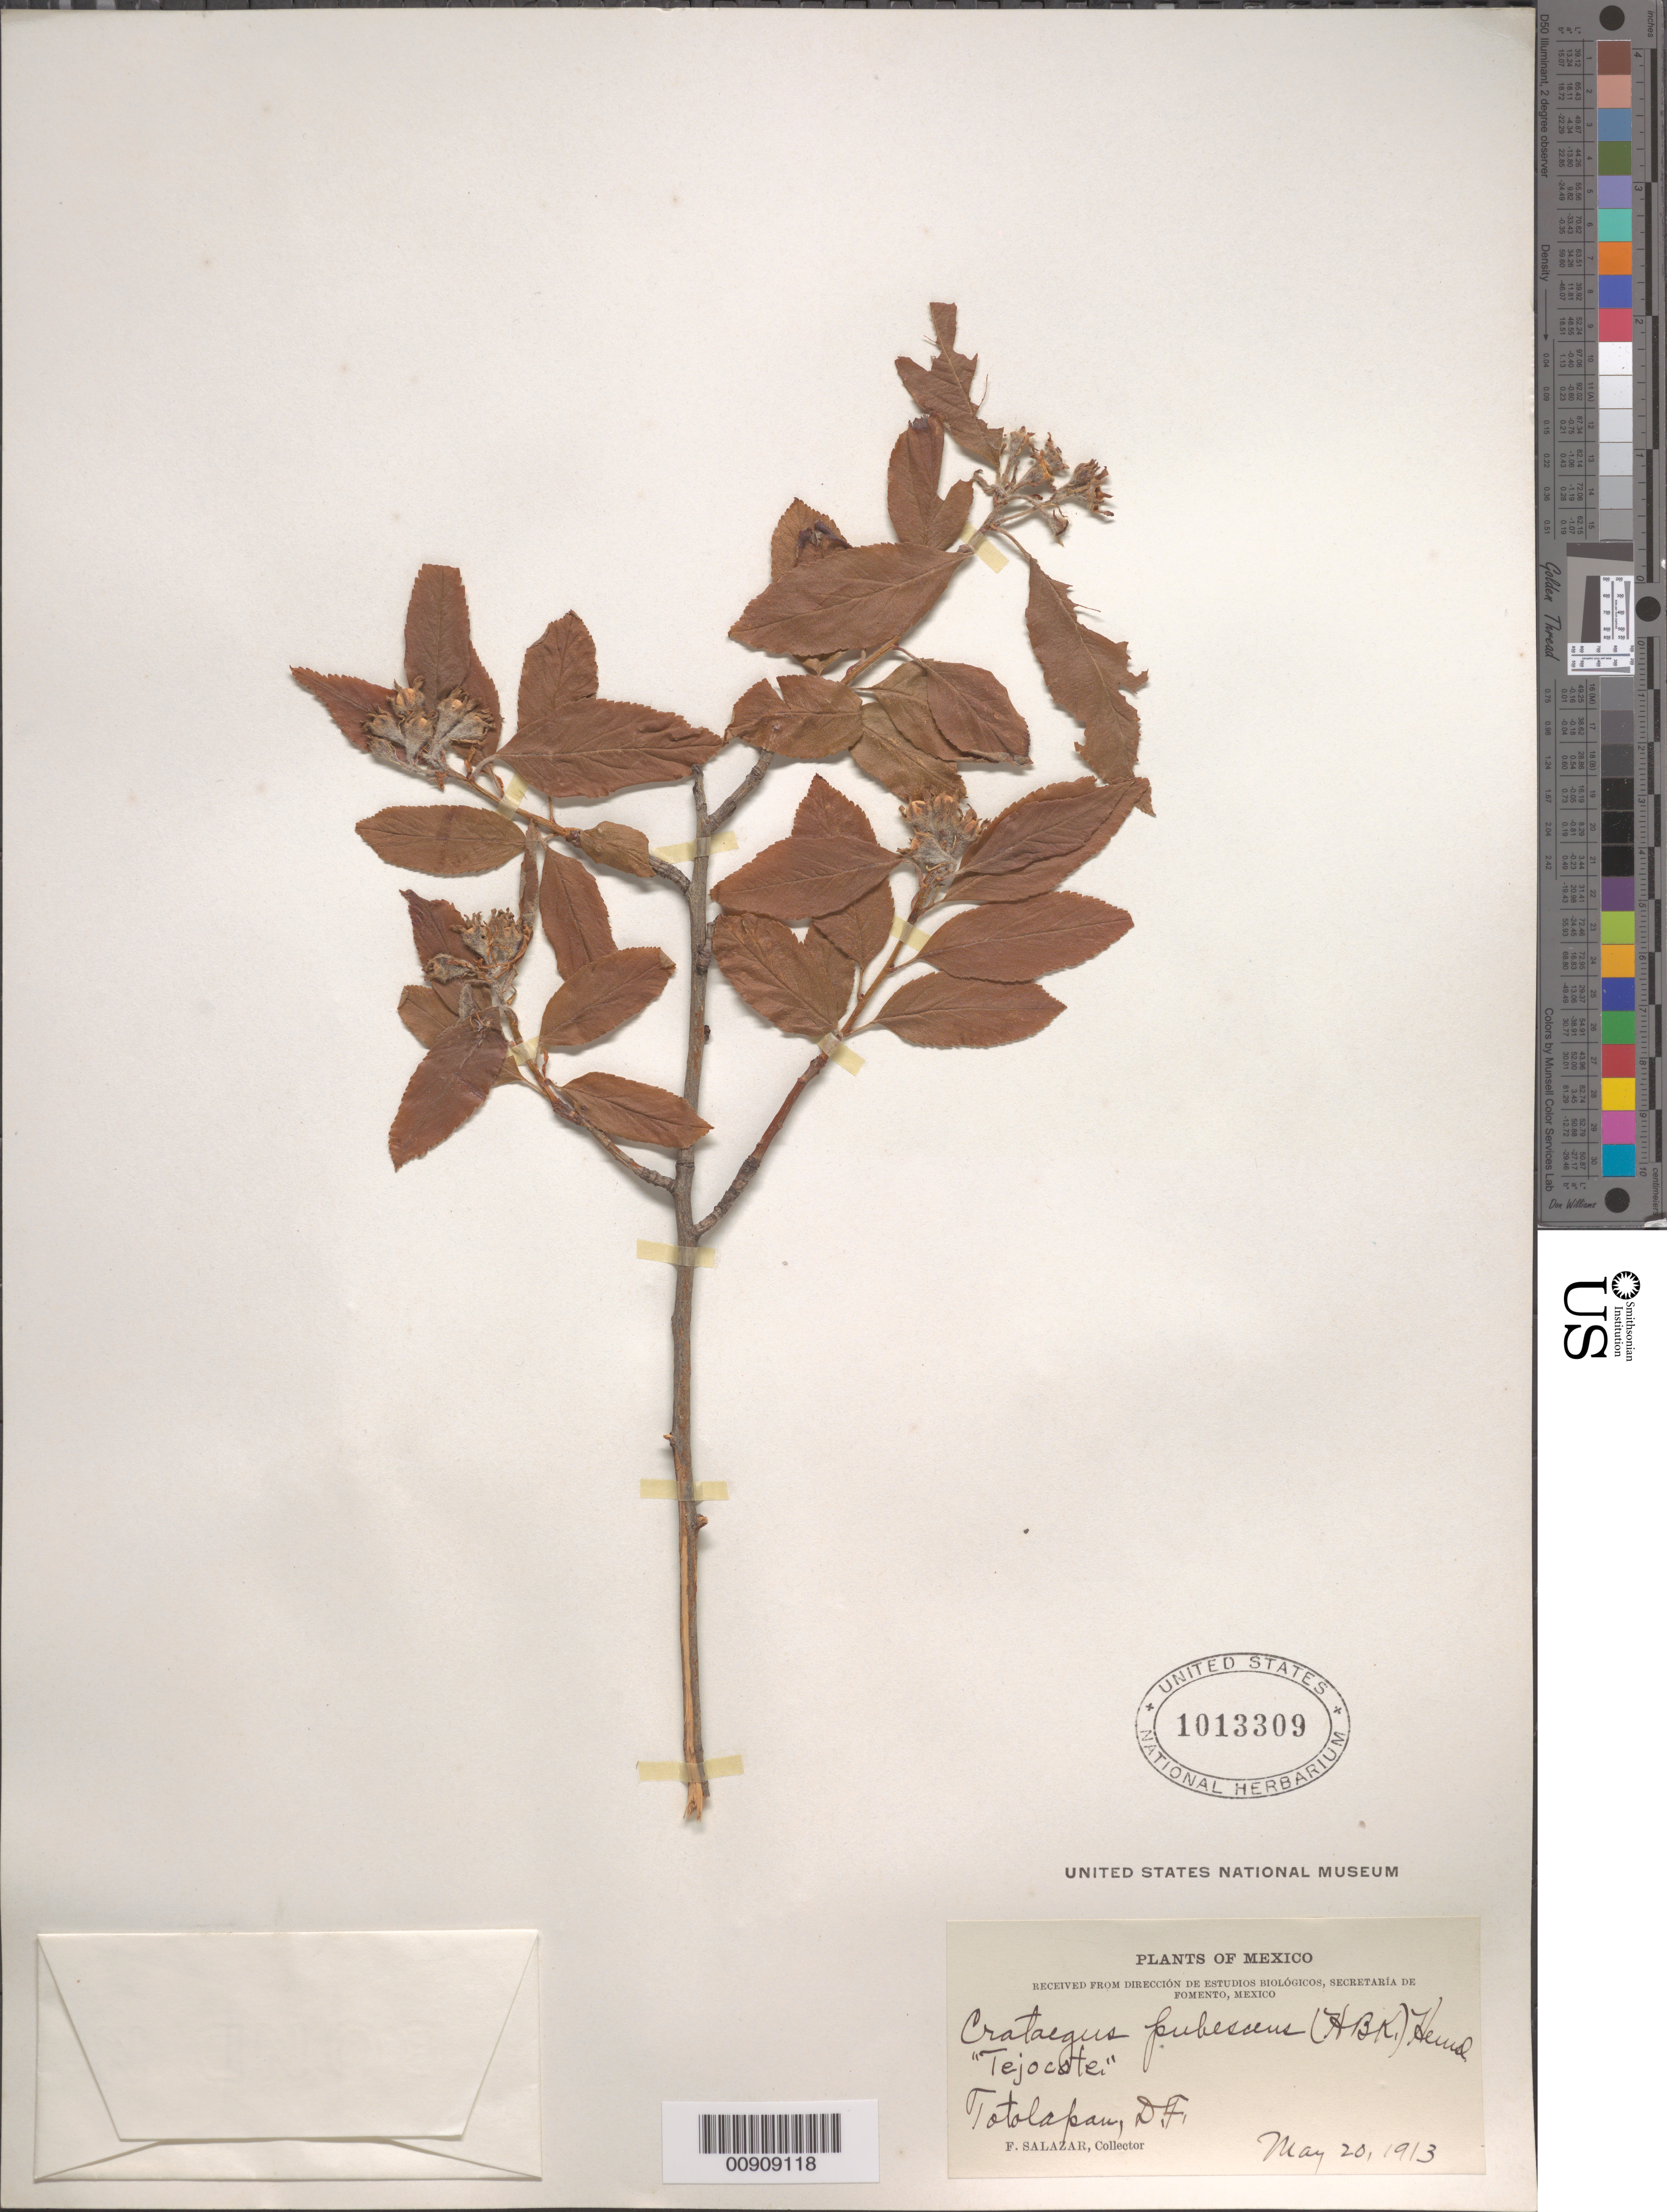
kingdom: Plantae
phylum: Tracheophyta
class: Magnoliopsida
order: Rosales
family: Rosaceae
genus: Crataegus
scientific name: Crataegus pubescens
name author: (C. Presl) C. Presl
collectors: F. Salazar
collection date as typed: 20 May 1913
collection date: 1913-05-20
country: Mexico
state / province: Distrito Federal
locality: Totoloapan, D.F.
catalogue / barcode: US 1013309